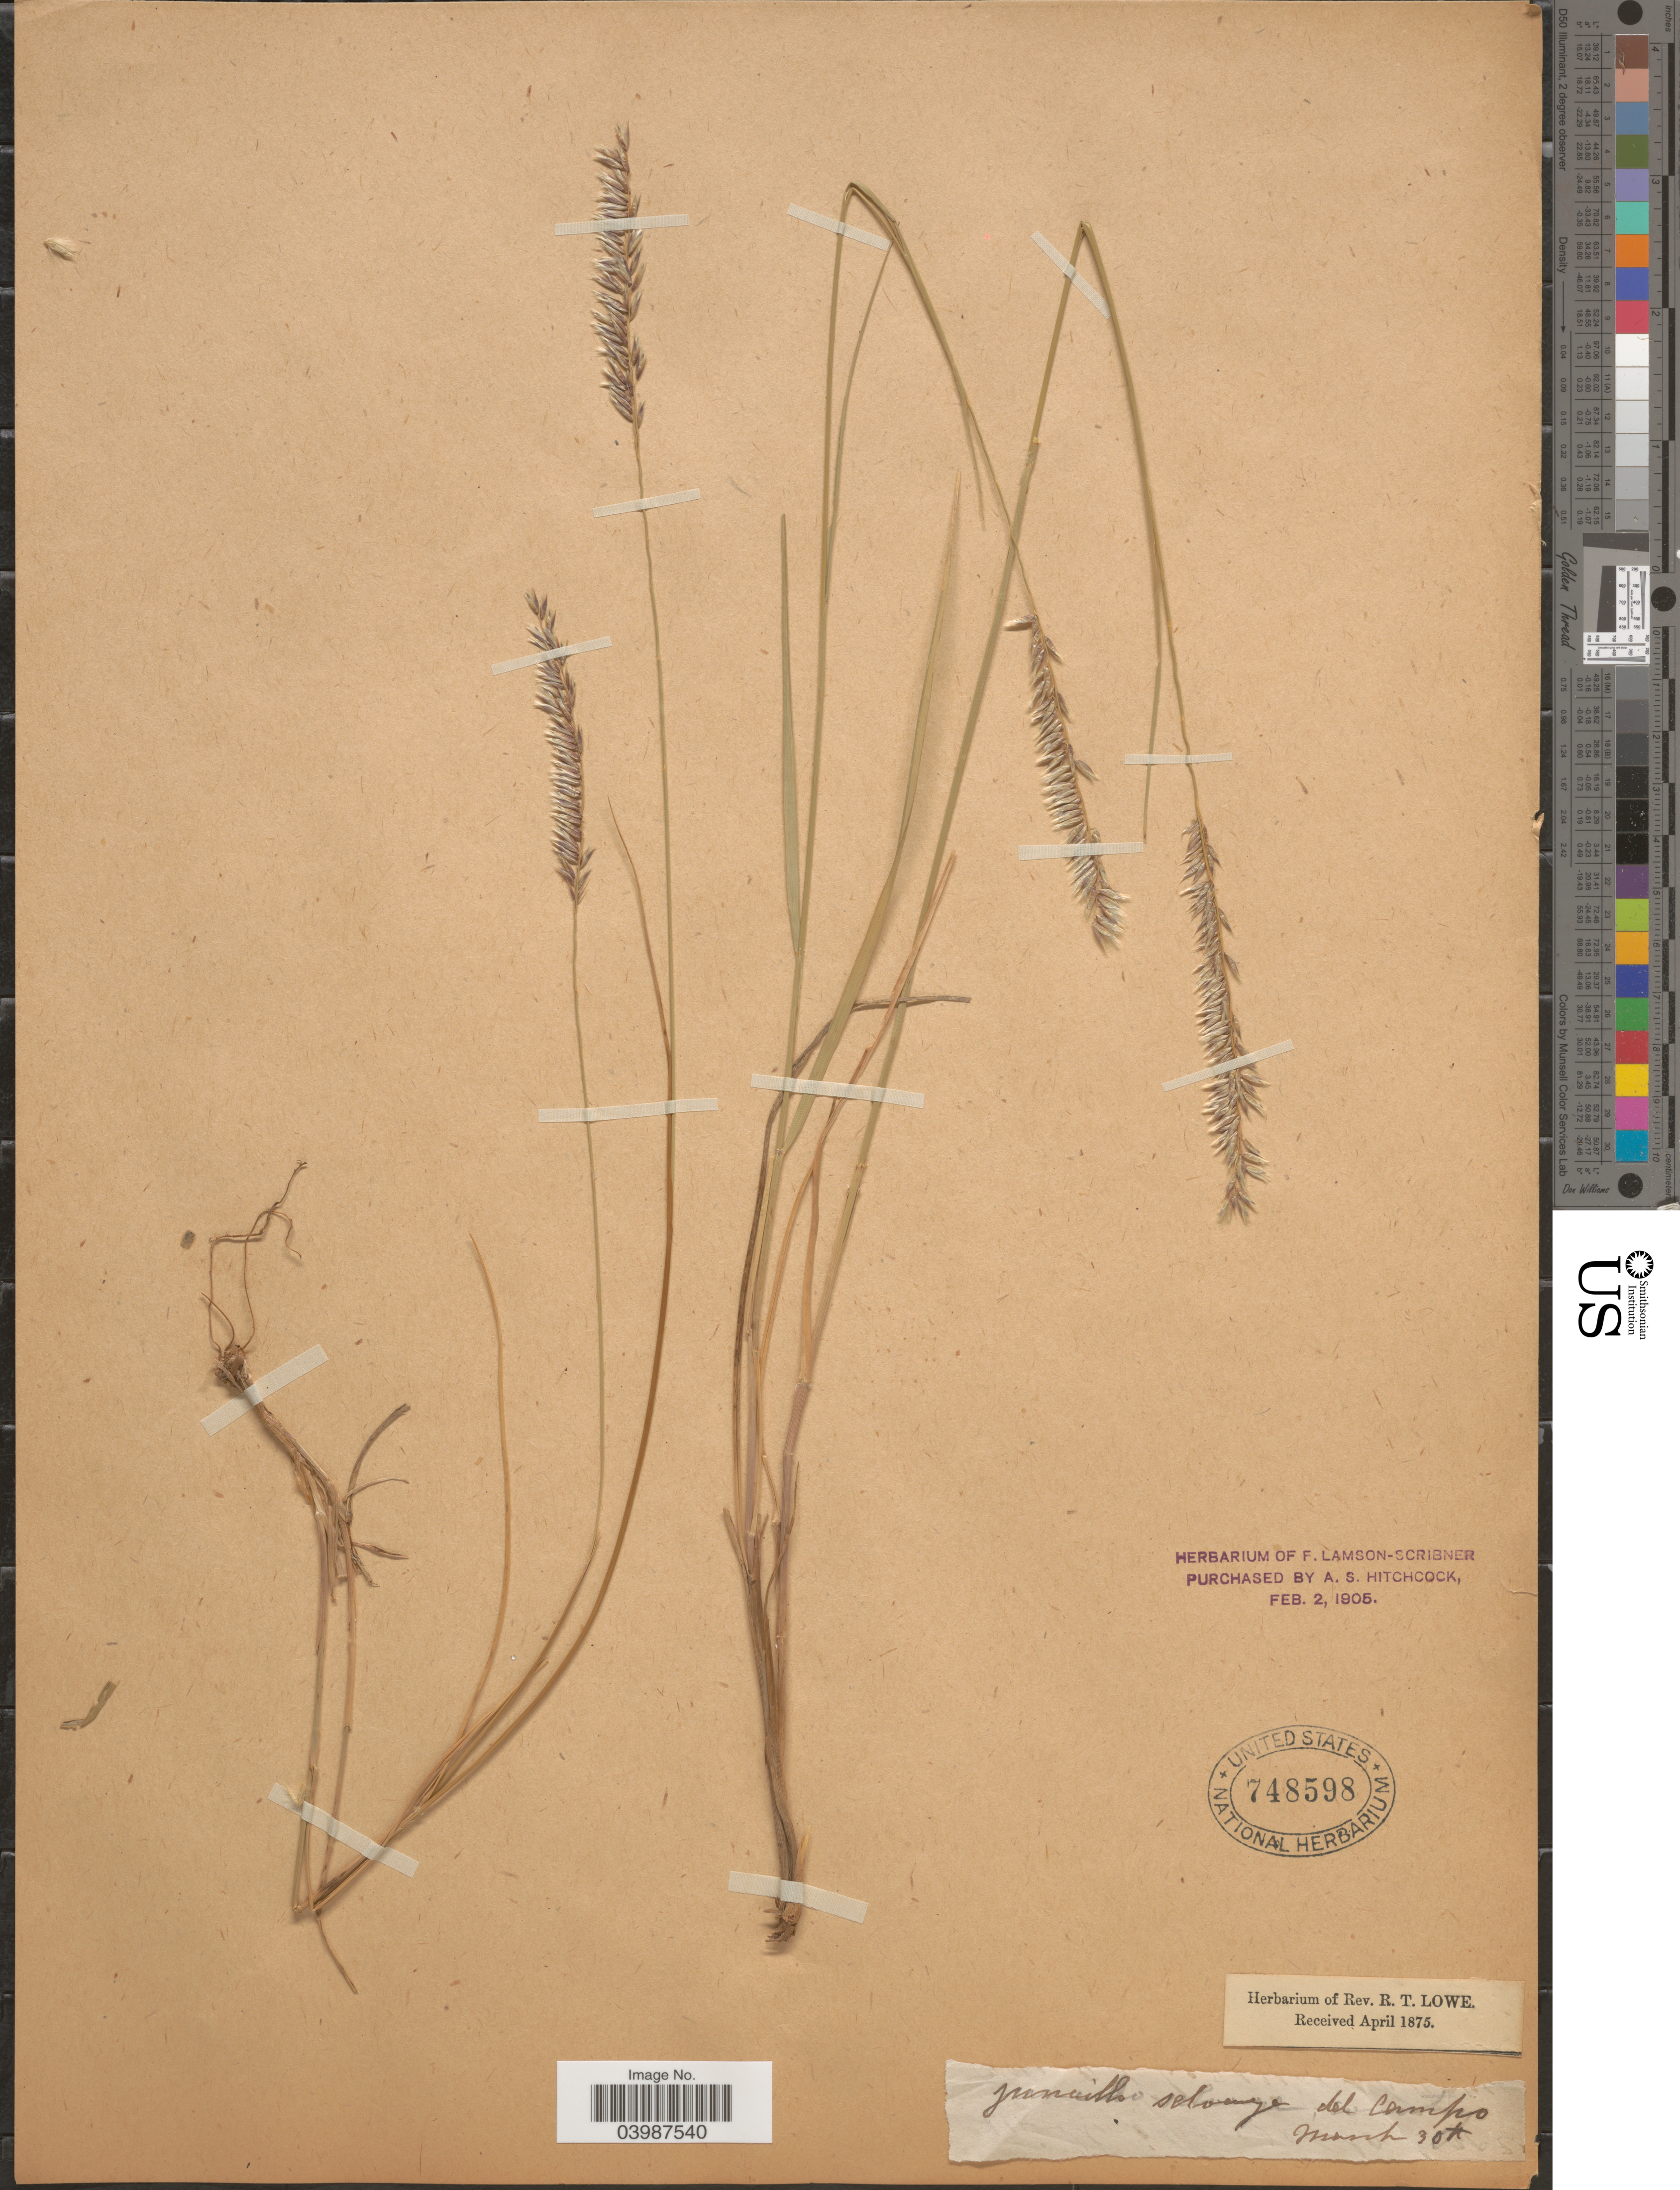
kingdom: Plantae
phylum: Tracheophyta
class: Liliopsida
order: Poales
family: Poaceae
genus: Melica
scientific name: Melica ciliata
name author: L.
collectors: Ex herb. Rev. R. T. Lowe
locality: Juncillo selonge [interpreted] del Campo.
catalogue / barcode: US 748598